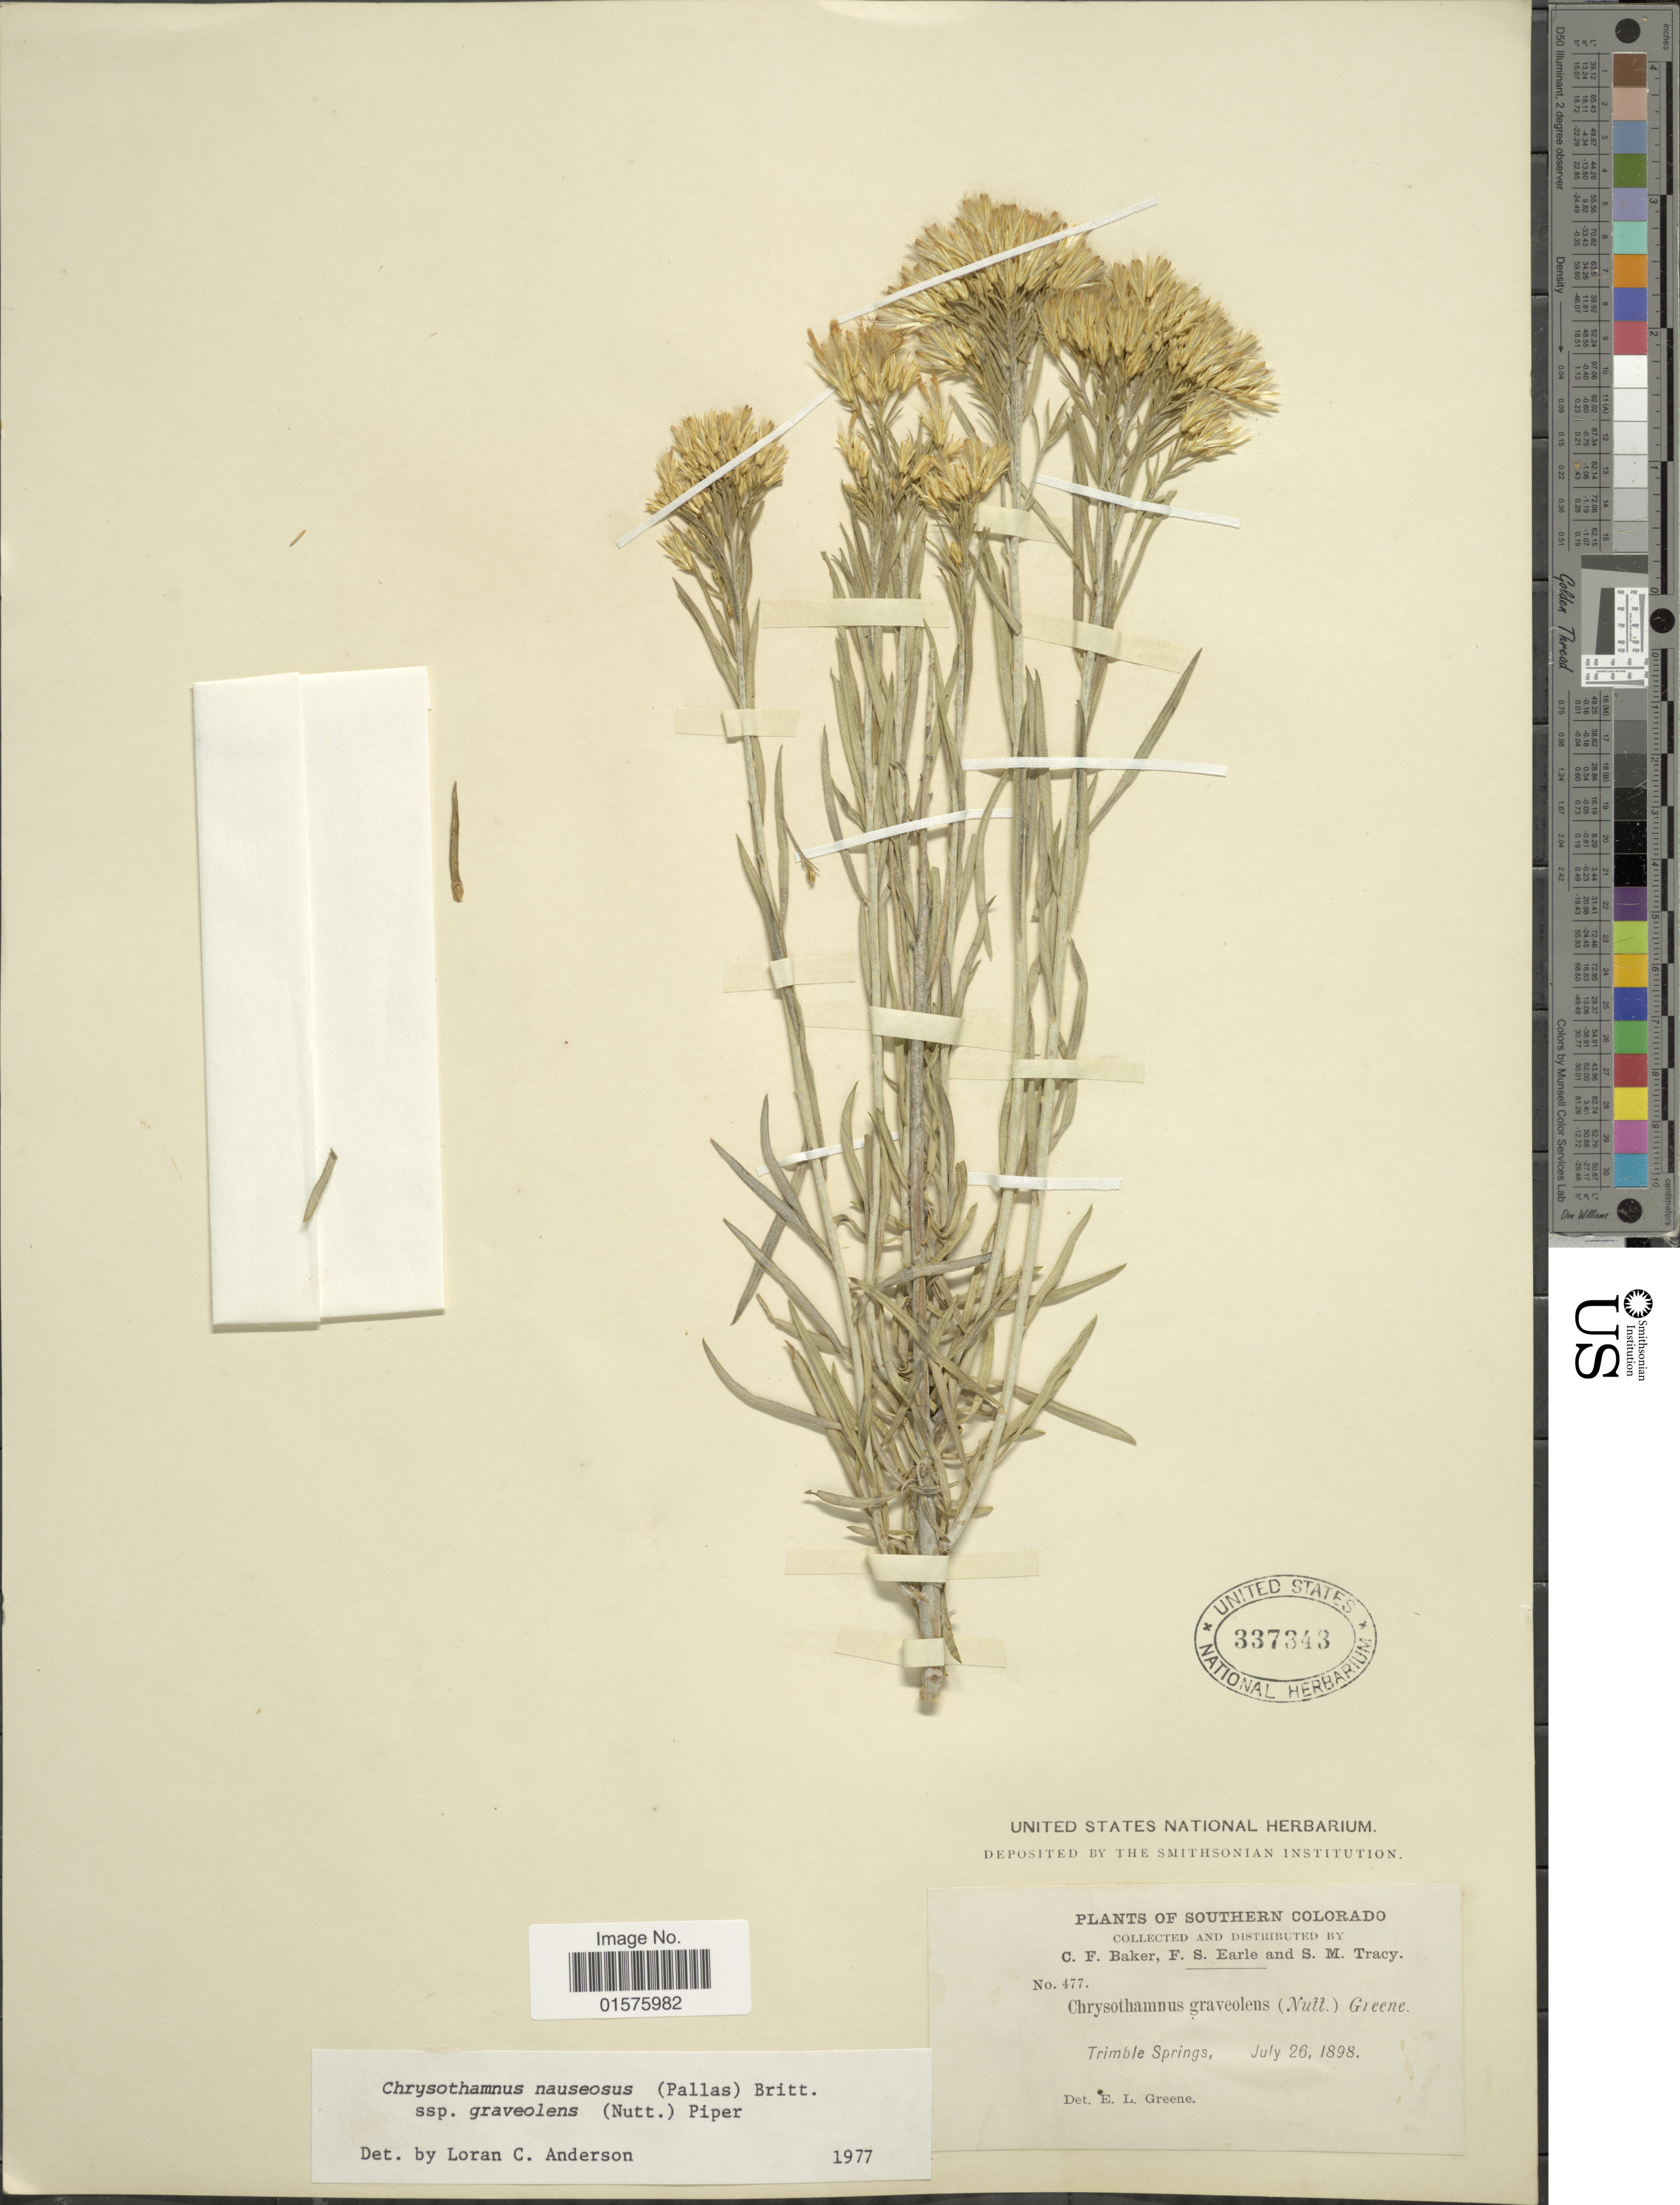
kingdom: Plantae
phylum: Tracheophyta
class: Magnoliopsida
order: Asterales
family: Asteraceae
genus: Ericameria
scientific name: Ericameria nauseosa var. graveolens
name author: (Nutt.) Reveal & Schuyler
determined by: Urbatsch, Lowell E., Curator (LSU), Louisiana State University (UNITED STATES)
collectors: C. F. Baker, F. S. Earle & S. M. Tracy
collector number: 477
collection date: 1898-07-26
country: United States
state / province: Colorado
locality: Southern Colorado, Trimble Springs.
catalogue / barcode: US 337343